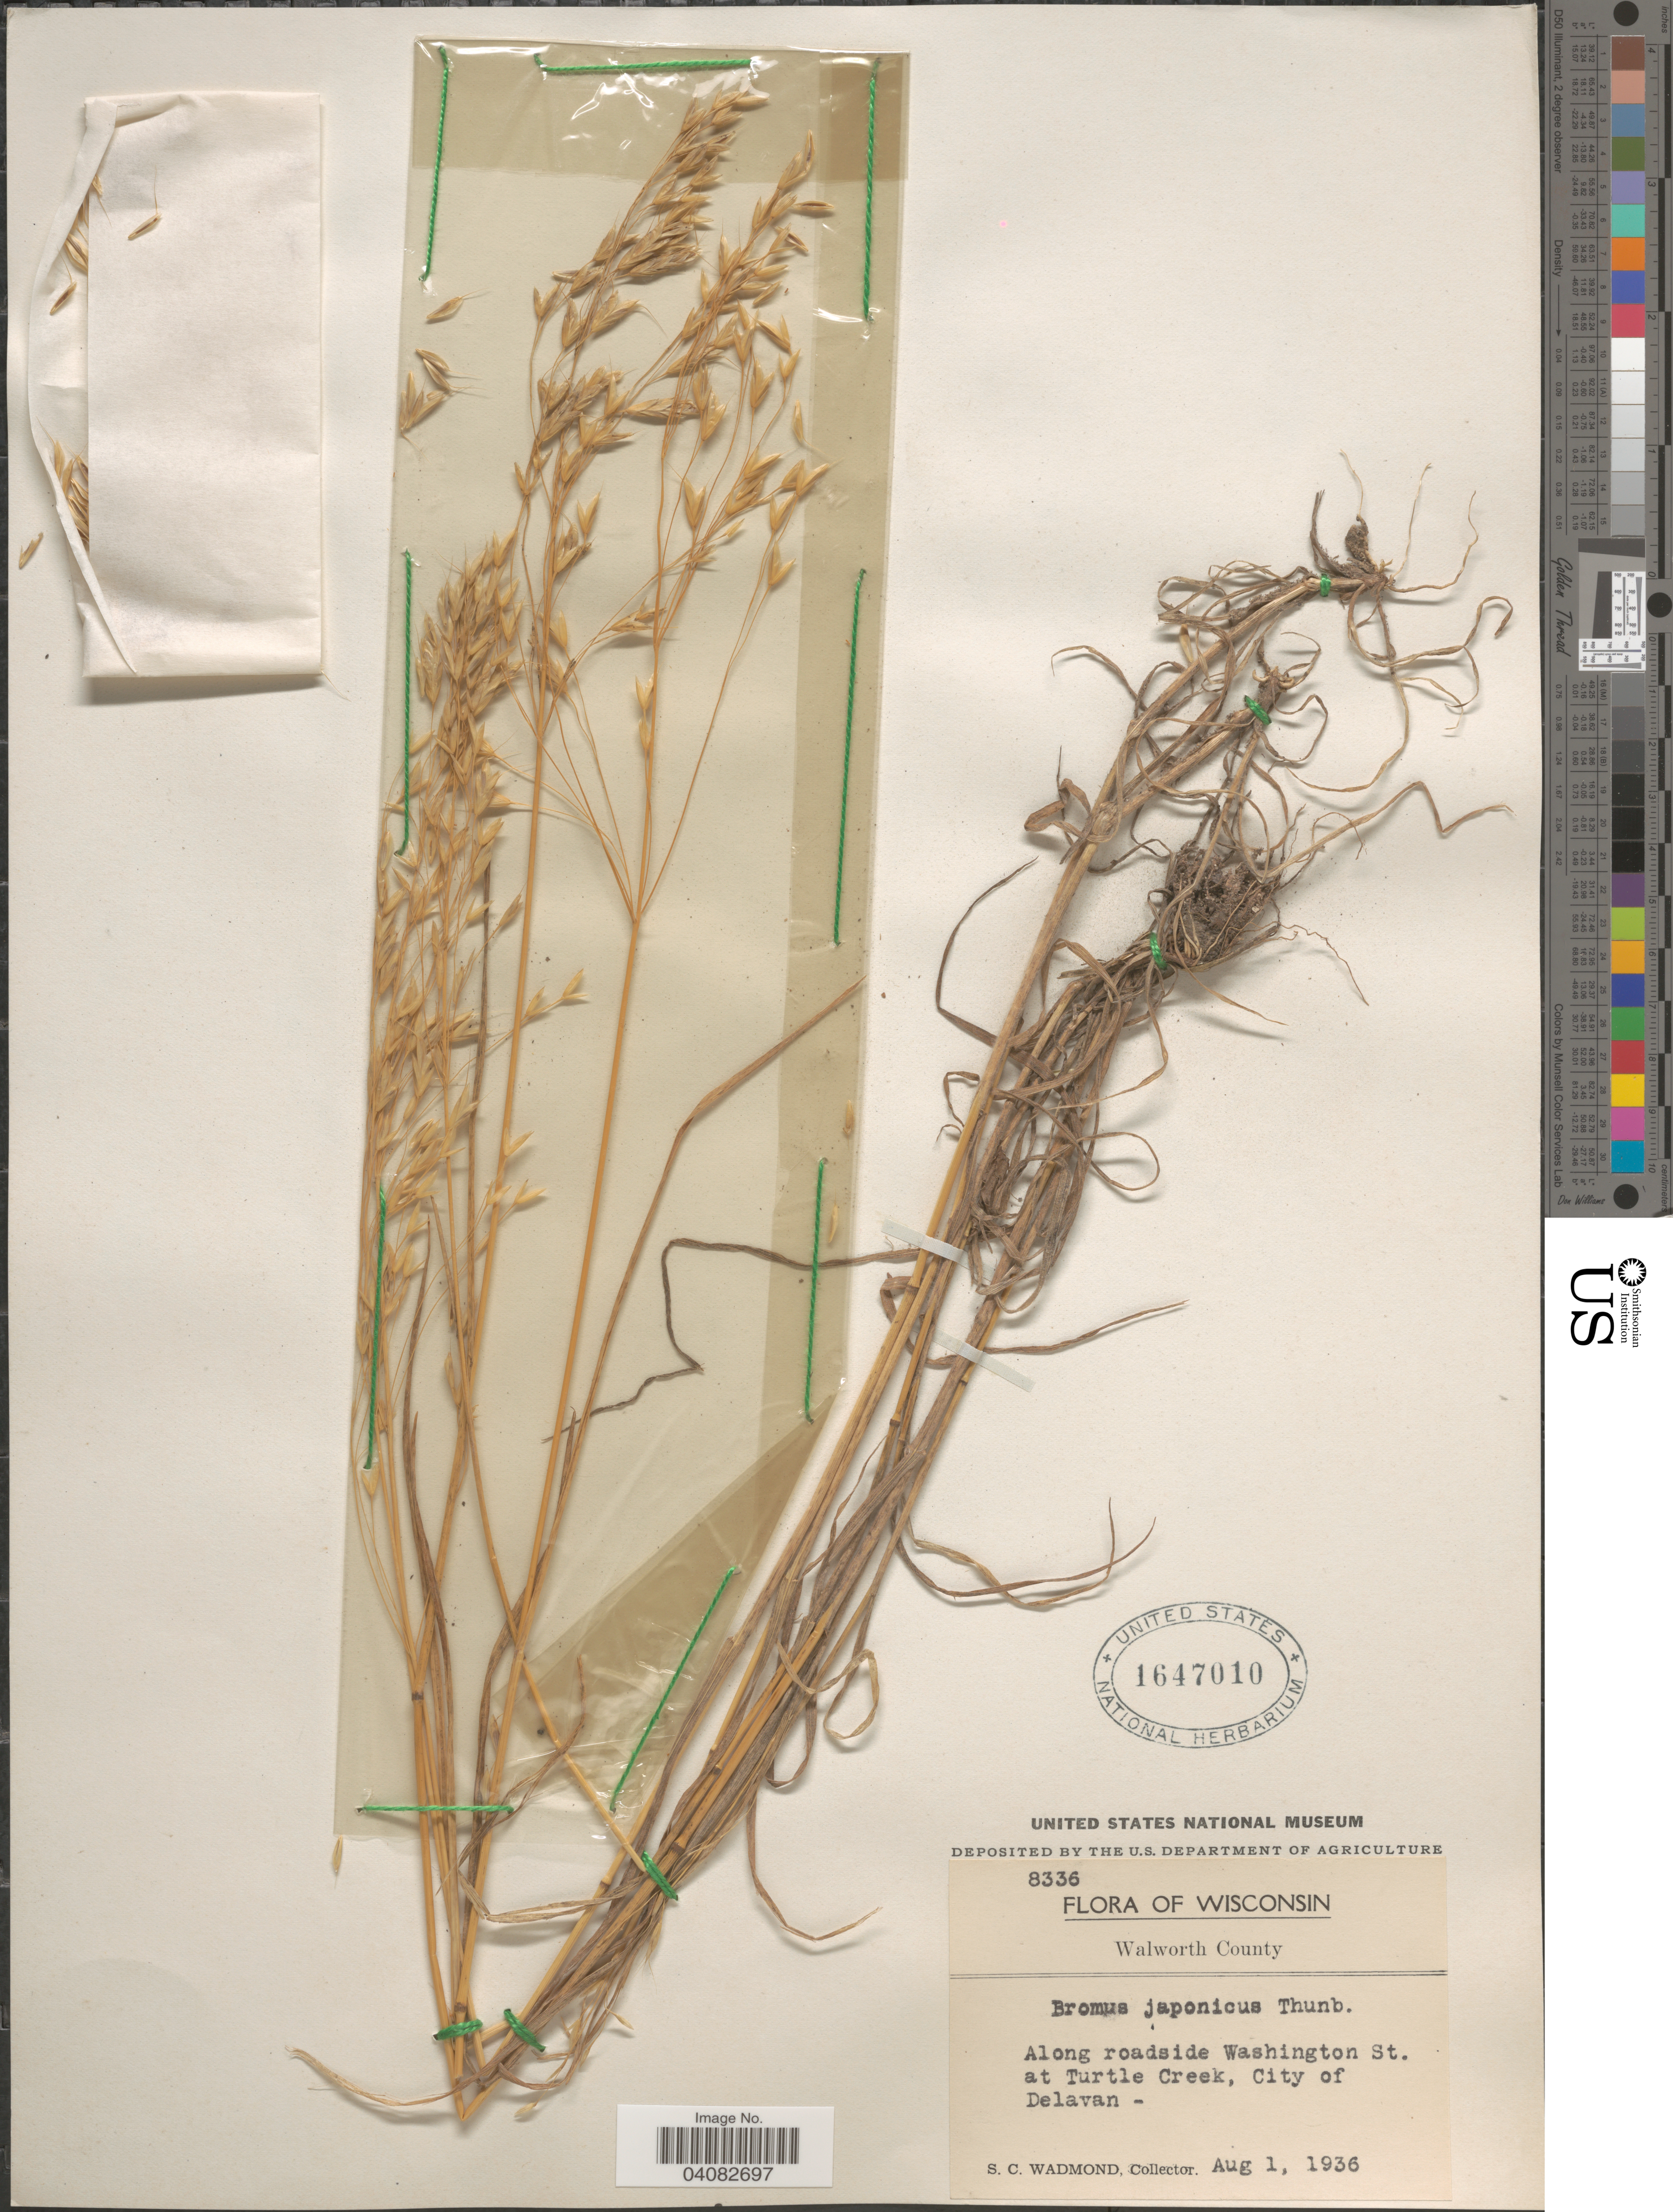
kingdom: Plantae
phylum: Tracheophyta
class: Liliopsida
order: Poales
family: Poaceae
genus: Bromus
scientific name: Bromus japonicus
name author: Houtt.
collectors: S. Wadmond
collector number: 8336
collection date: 1936-08-01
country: United States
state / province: Wisconsin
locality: Walworth County. Along roadside Washington St. at Turtle Creek, City of Delavan.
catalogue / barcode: US 1647010